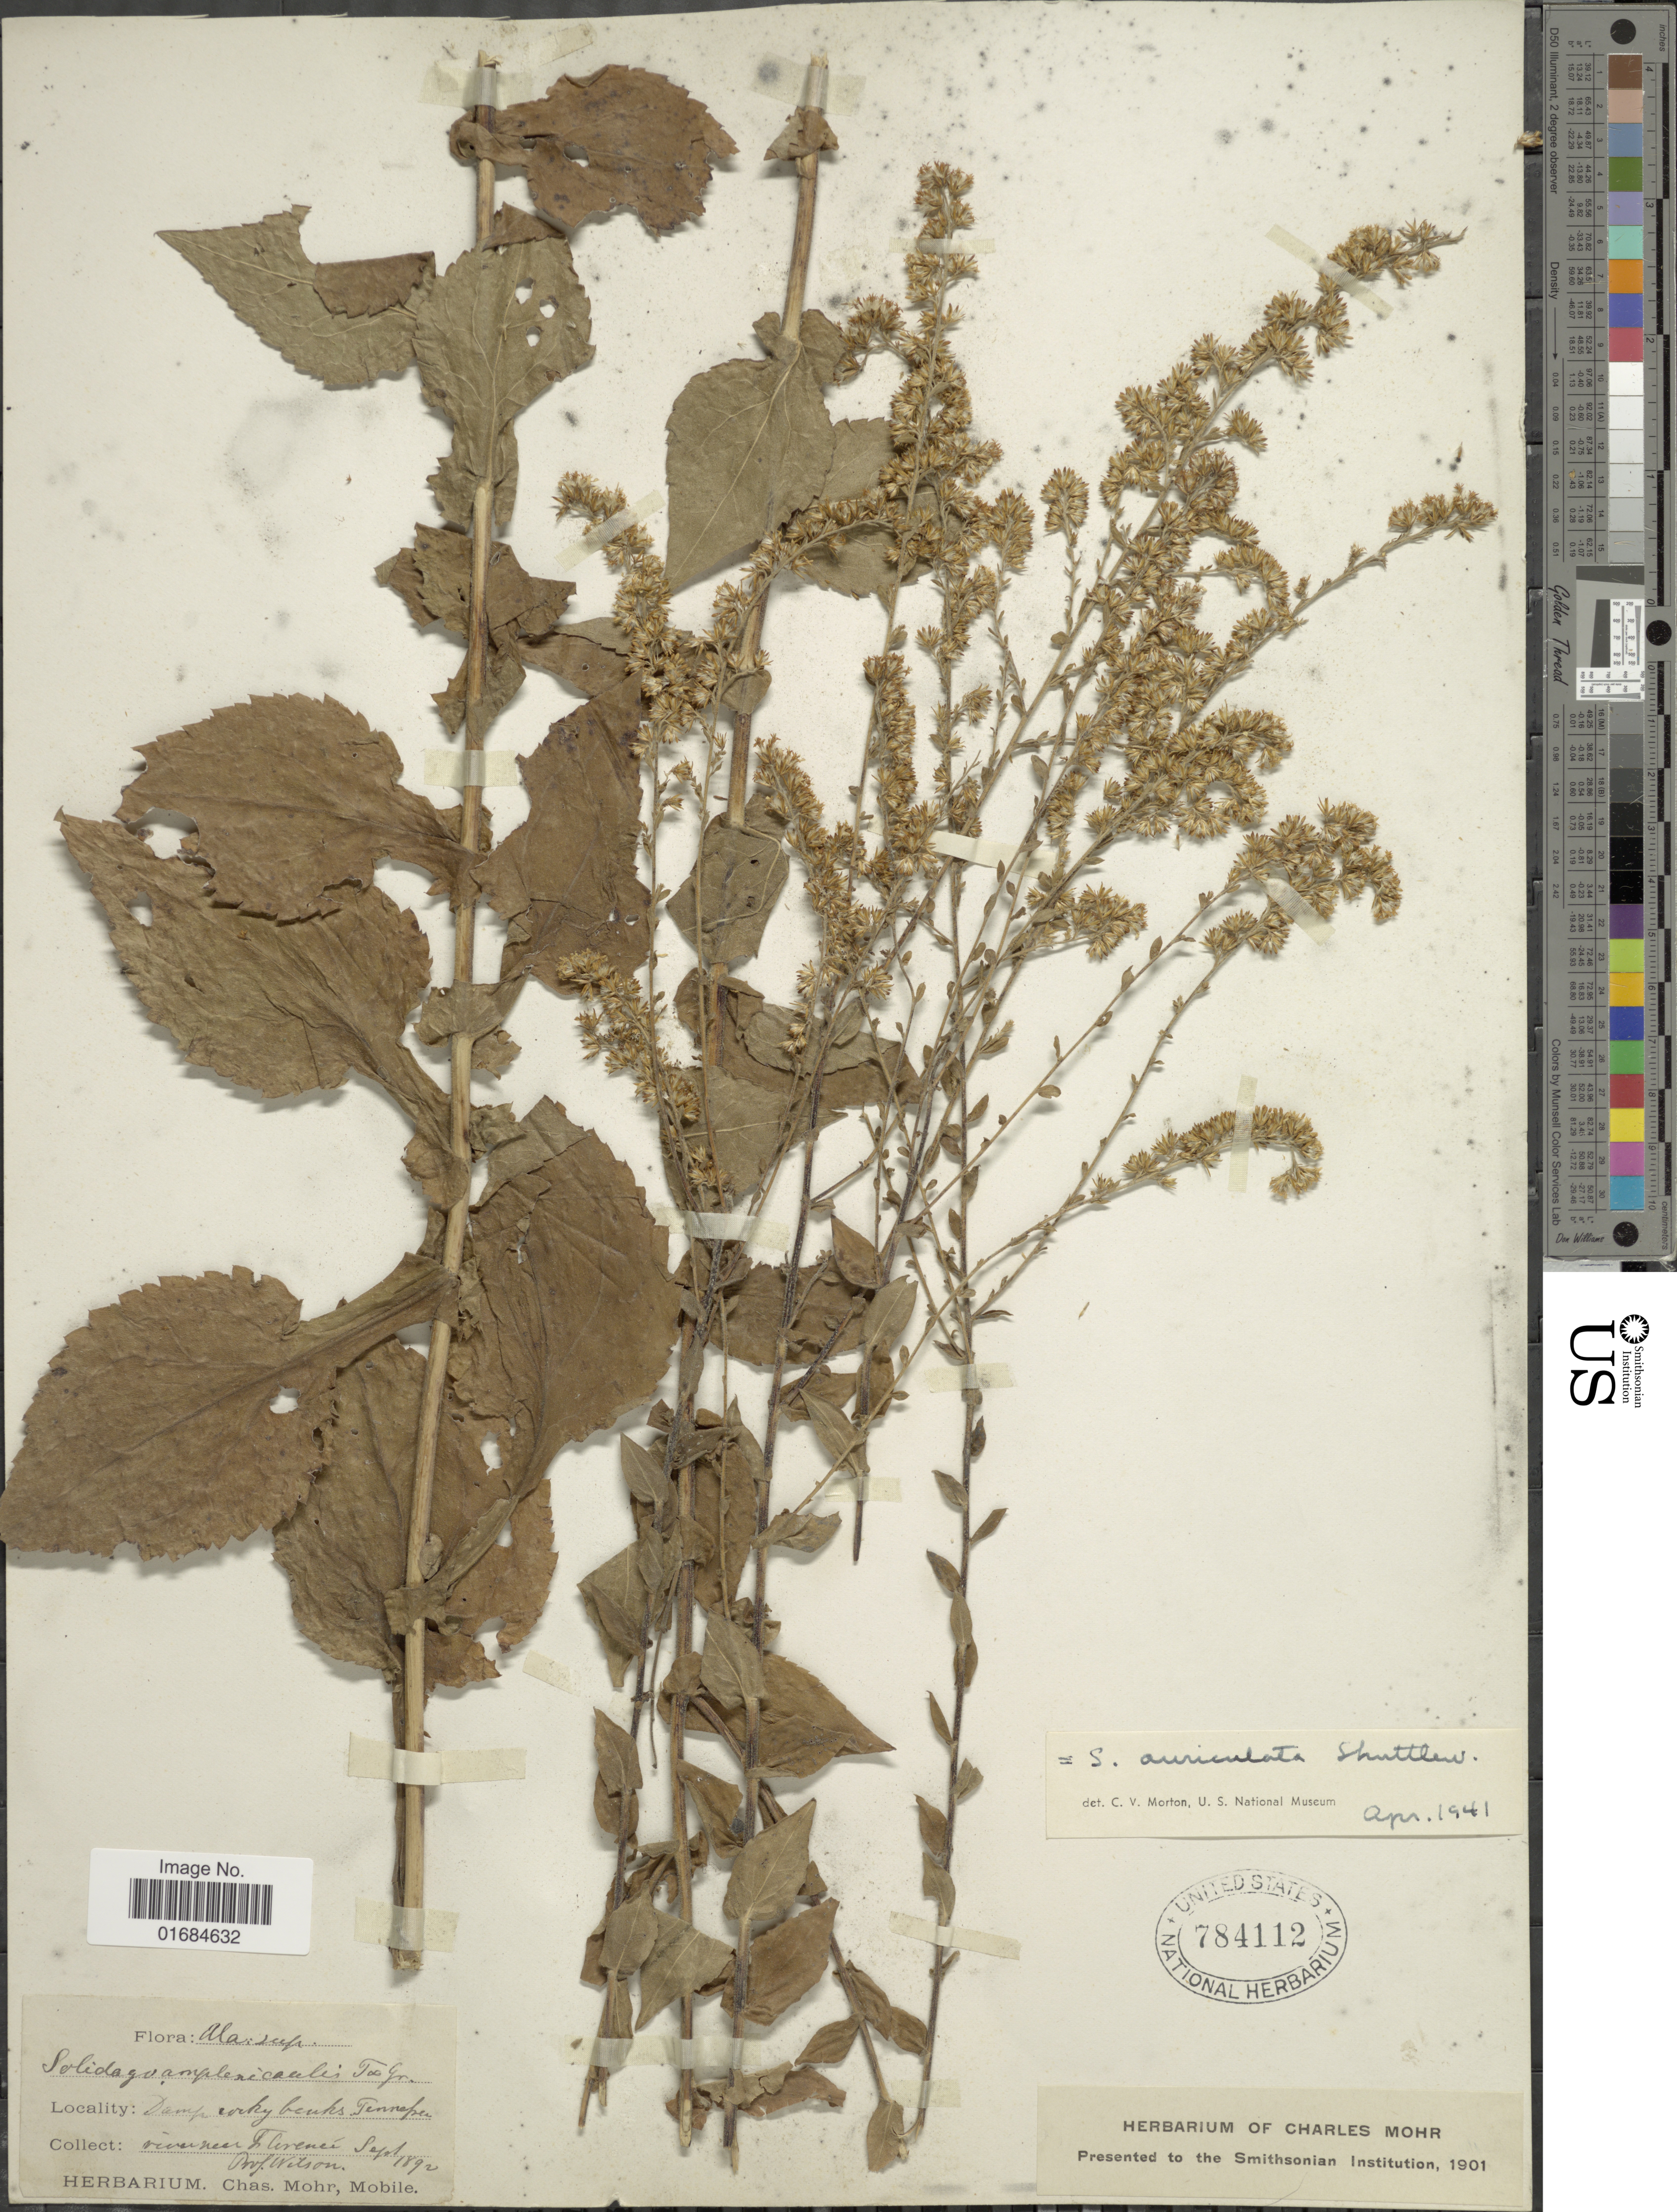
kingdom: Plantae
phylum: Tracheophyta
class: Magnoliopsida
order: Asterales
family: Asteraceae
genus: Solidago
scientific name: Solidago auriculata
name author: Shuttlew. ex S.F. Blake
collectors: -- Wilson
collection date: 1892-09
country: United States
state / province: Alabama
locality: Damp rocky banks Tennepa river near Cerenes.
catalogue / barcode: US 784112